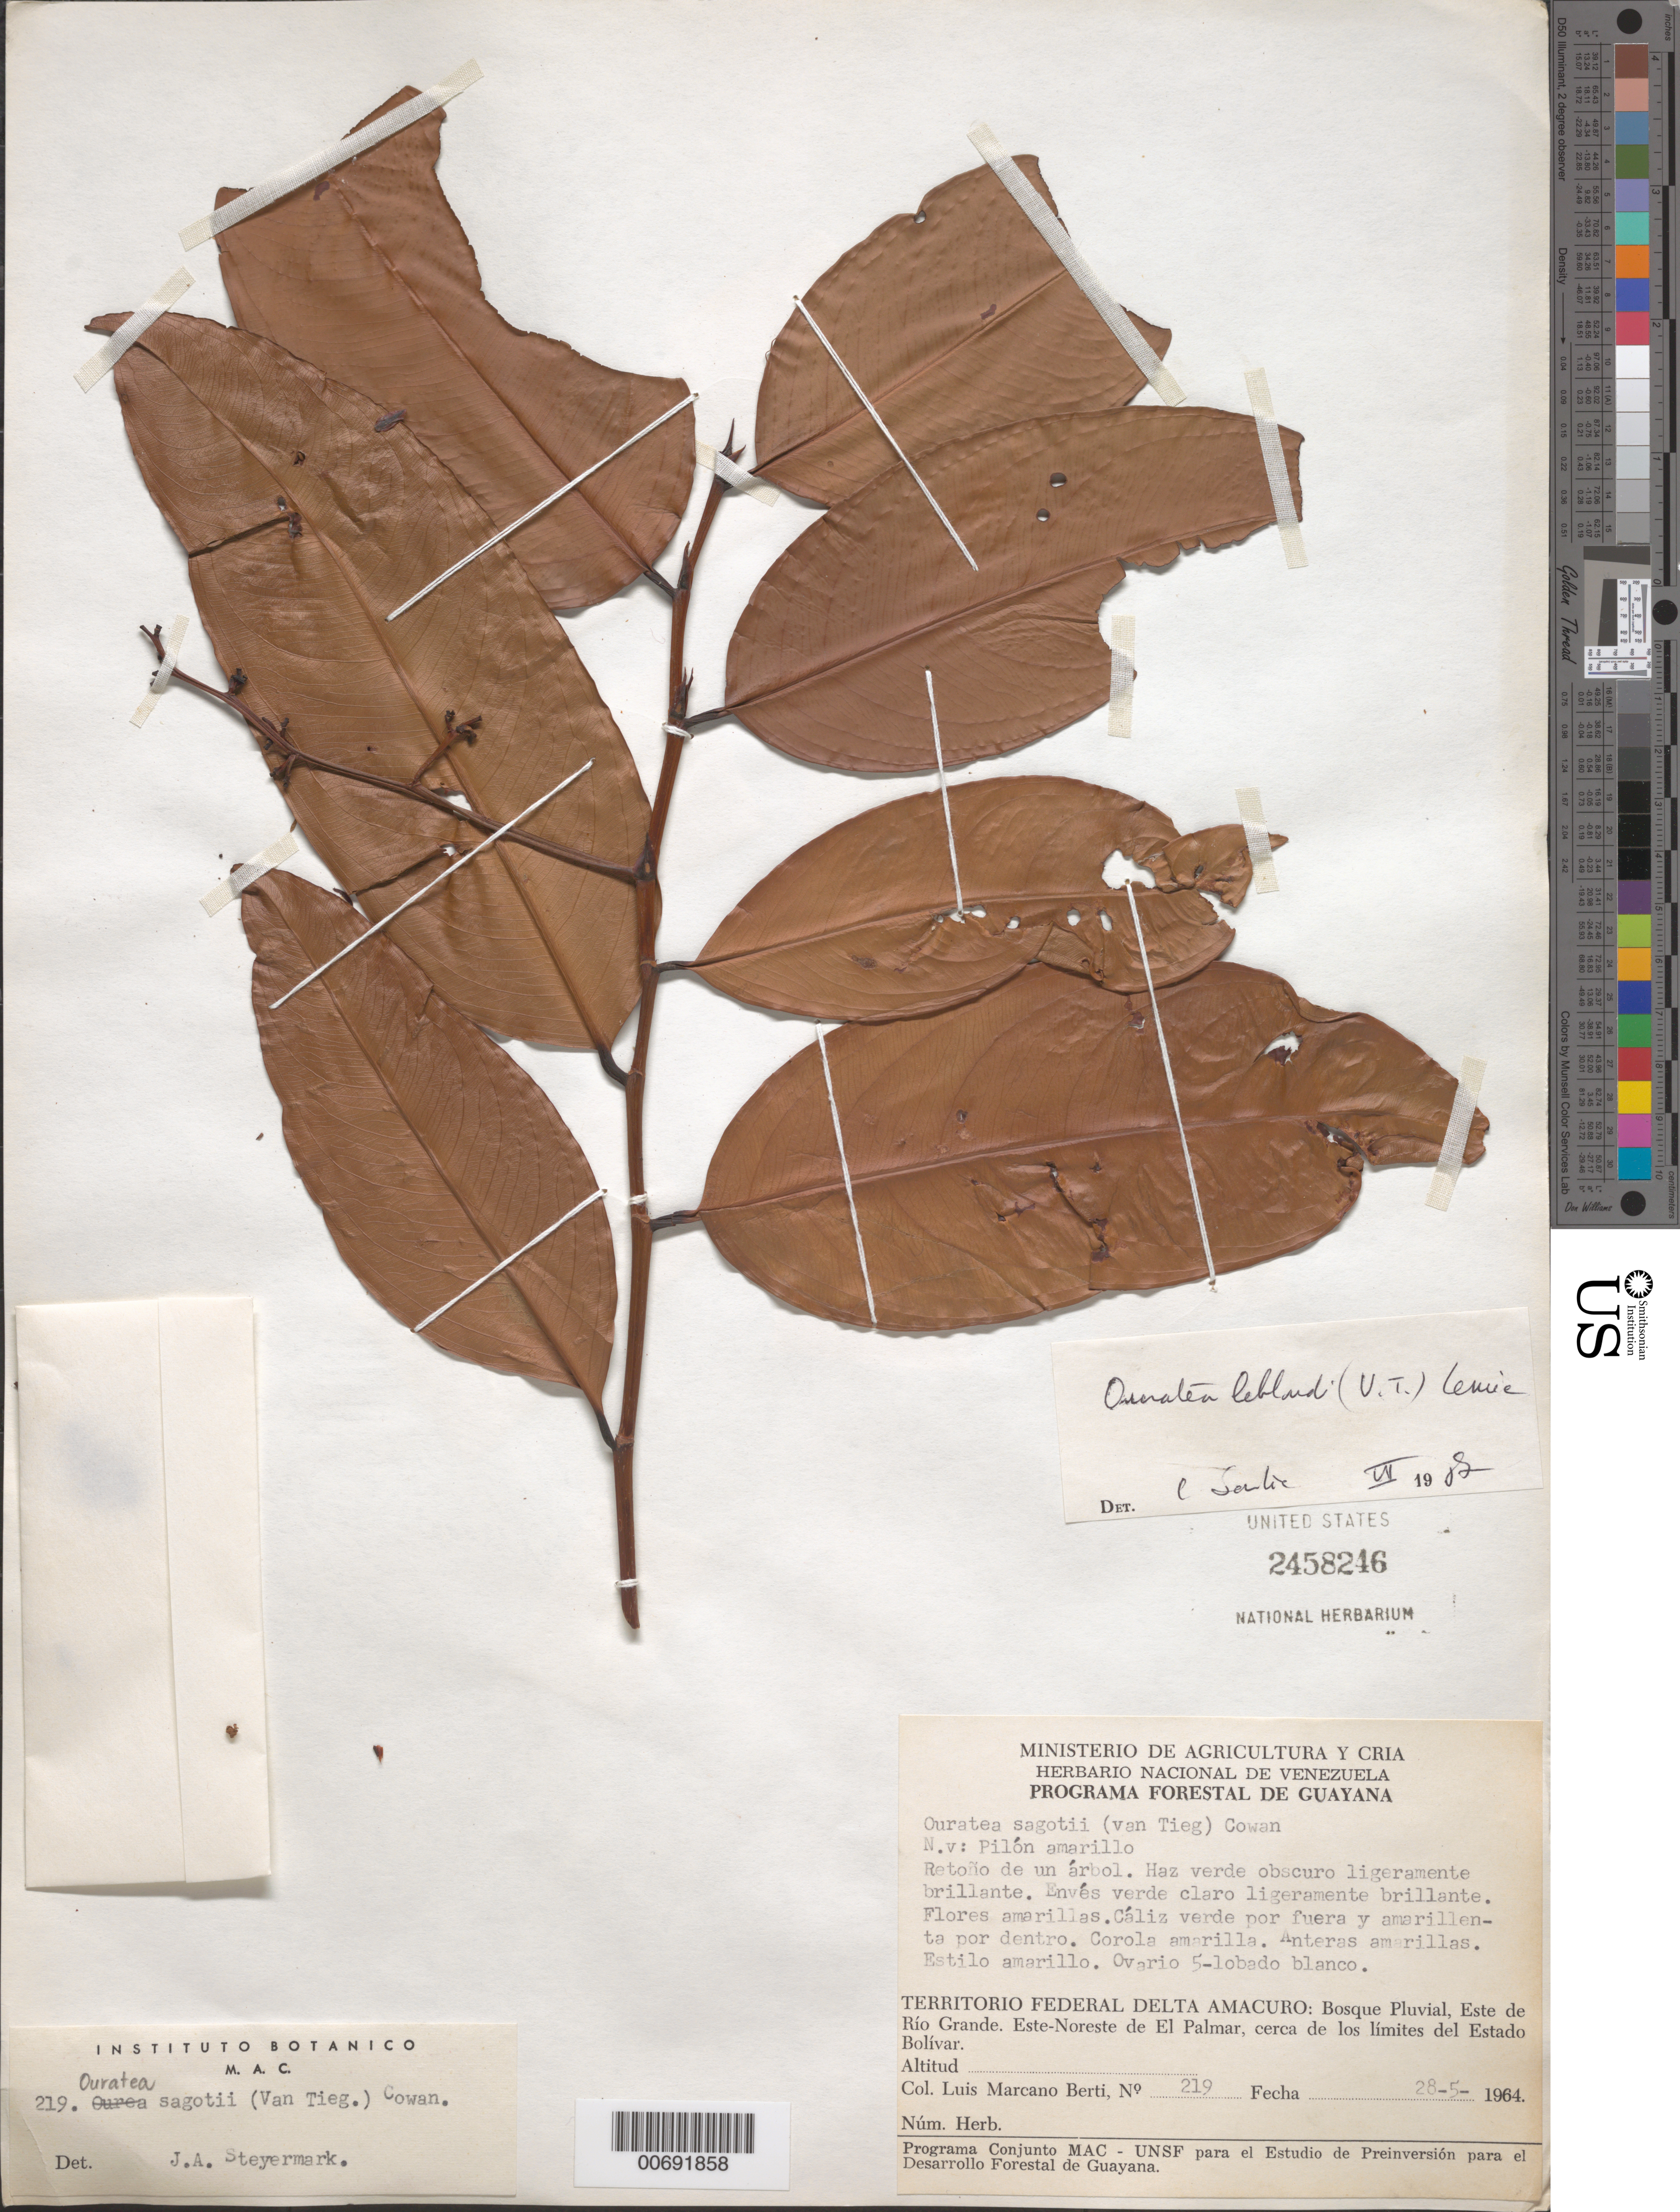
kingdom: Plantae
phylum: Tracheophyta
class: Magnoliopsida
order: Malpighiales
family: Ochnaceae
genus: Ouratea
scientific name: Ouratea leblondii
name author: (Tiegh.) Lemée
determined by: Sastre, C. H. L.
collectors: L. Marcano-Berti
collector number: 219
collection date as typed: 28-May-64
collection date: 1964-05-28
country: Venezuela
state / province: Delta Amacuro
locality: Este de Río Grande, ENE de El Palmar, cerca de los limites del Estado Bolívar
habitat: Bosque pluvial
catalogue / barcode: US 2458246